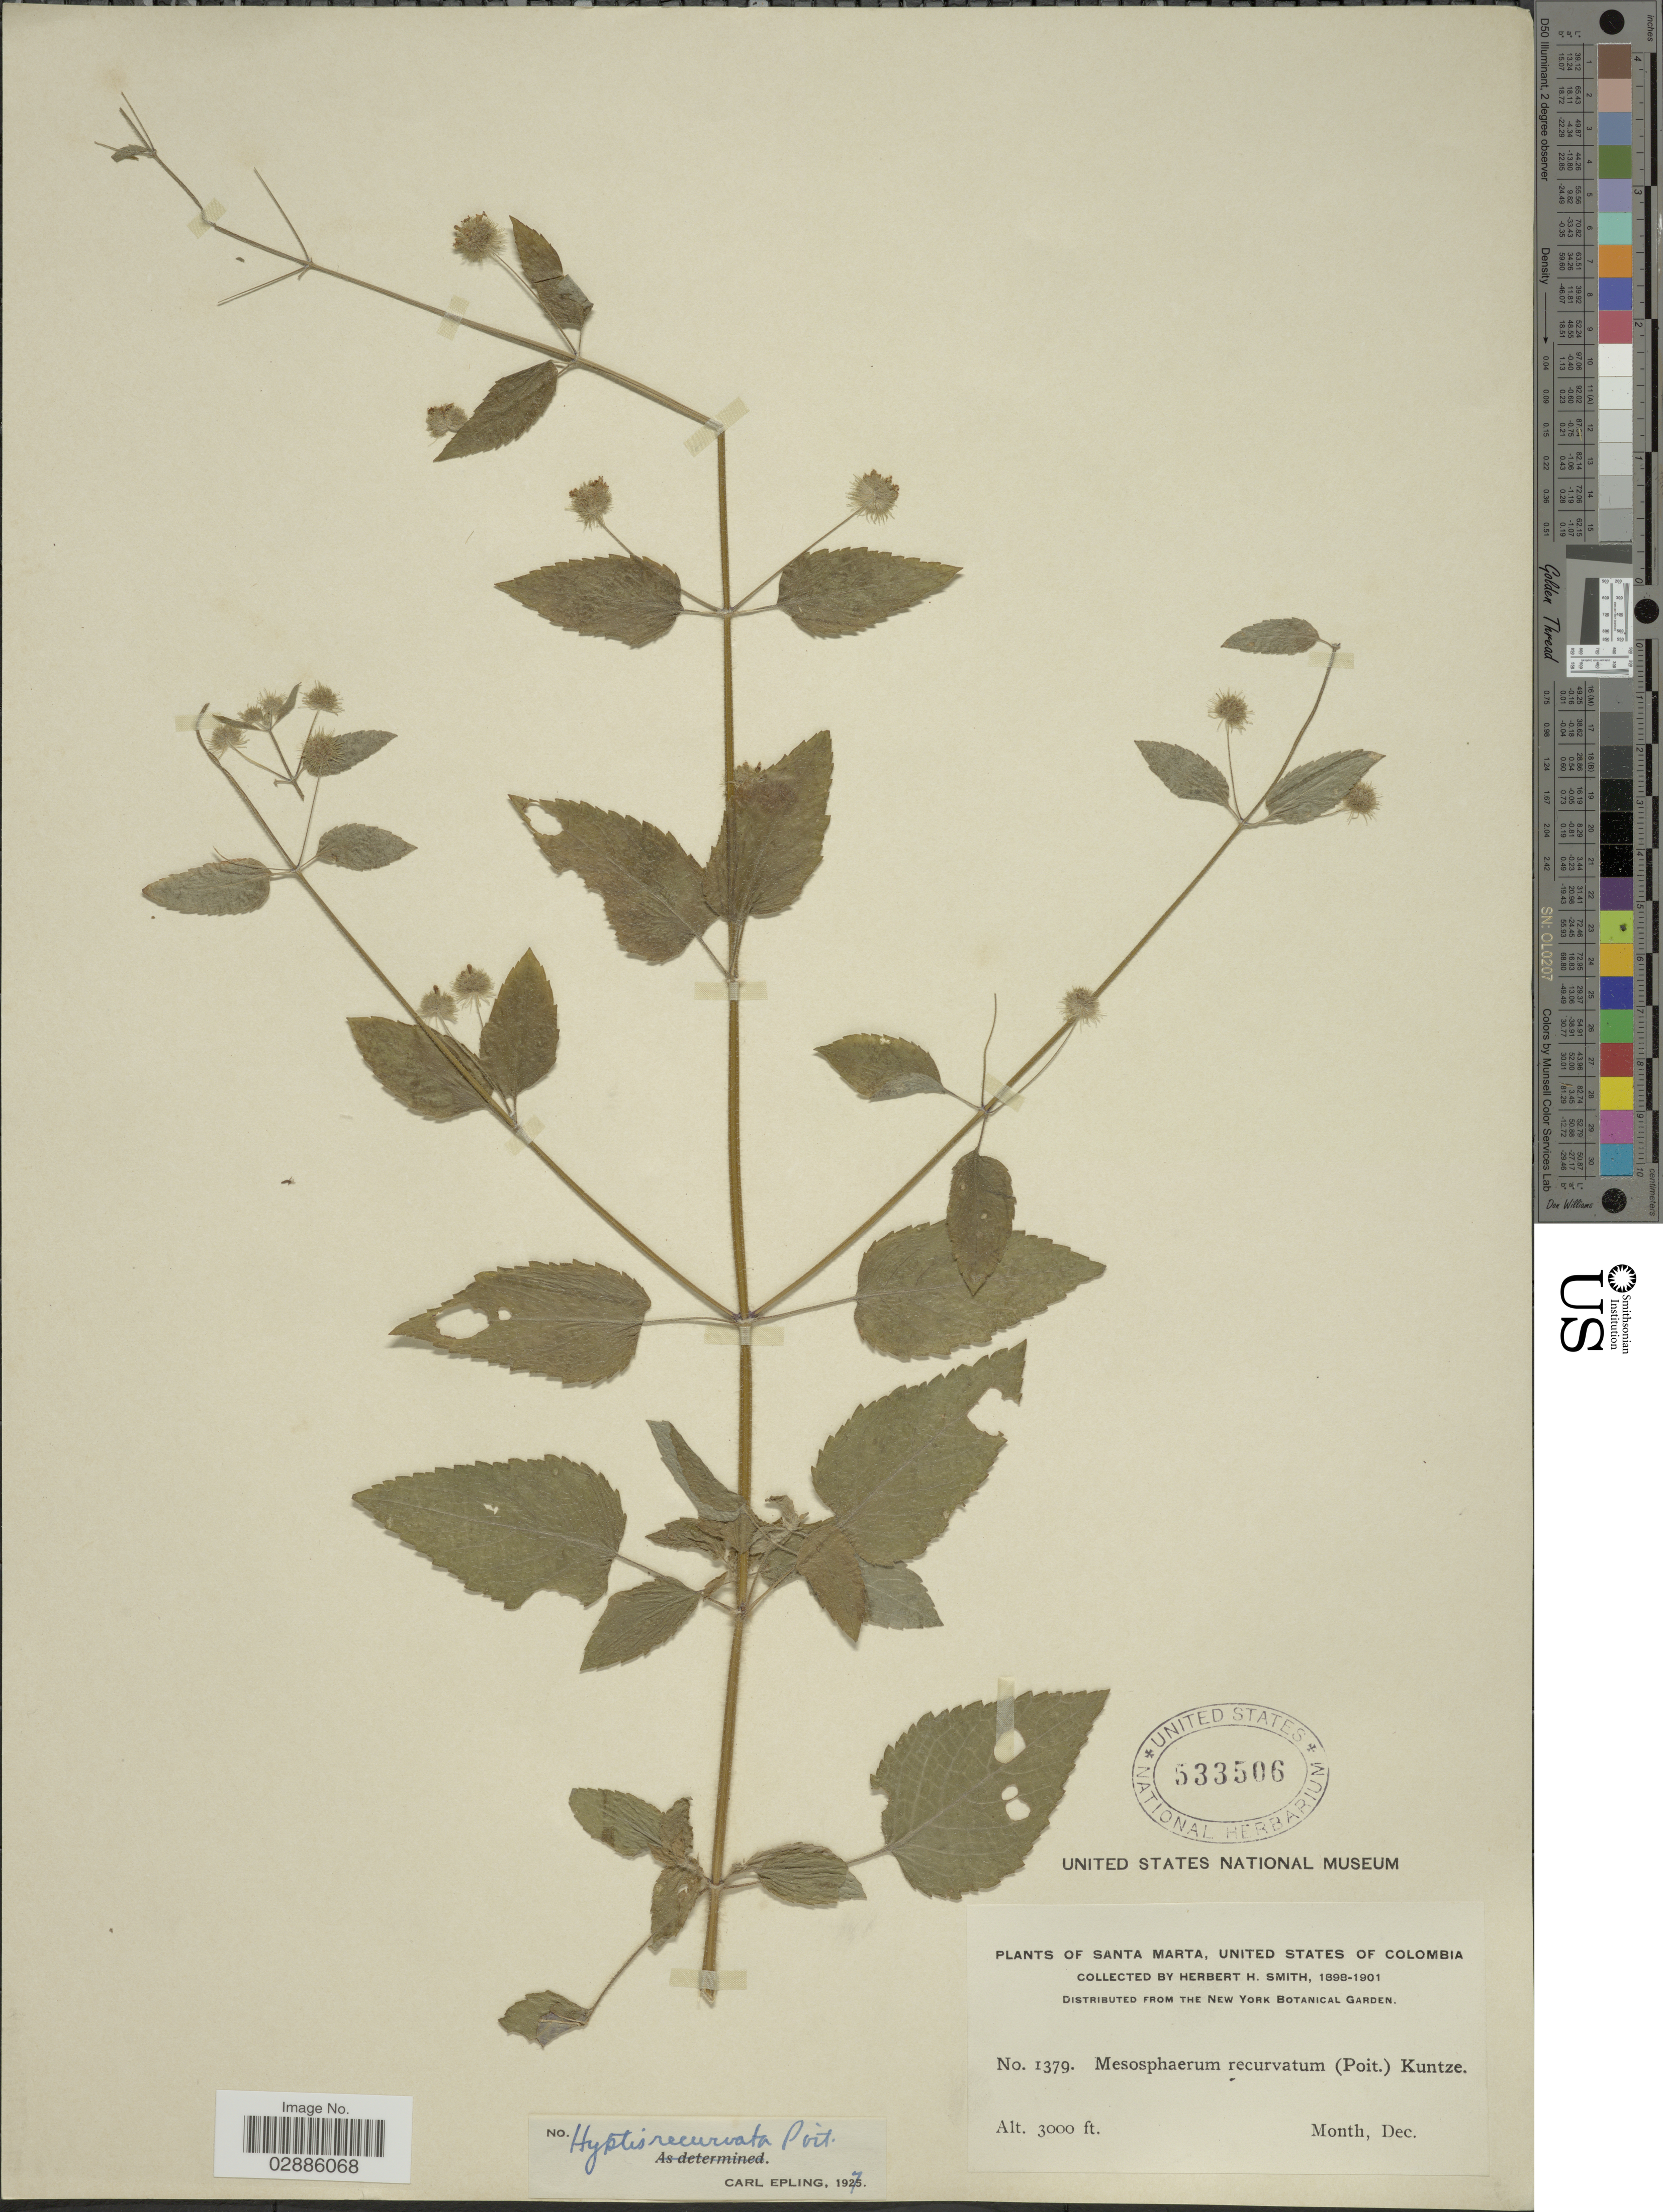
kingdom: Plantae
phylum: Tracheophyta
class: Magnoliopsida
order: Lamiales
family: Lamiaceae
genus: Hyptis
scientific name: Hyptis recurvata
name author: Poit.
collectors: Herbert H. Smith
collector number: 1379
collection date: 1898-12/1901-12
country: Colombia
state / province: Magdalena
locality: Santa Marta, United States of Colombia.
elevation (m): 914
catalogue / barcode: US 533506